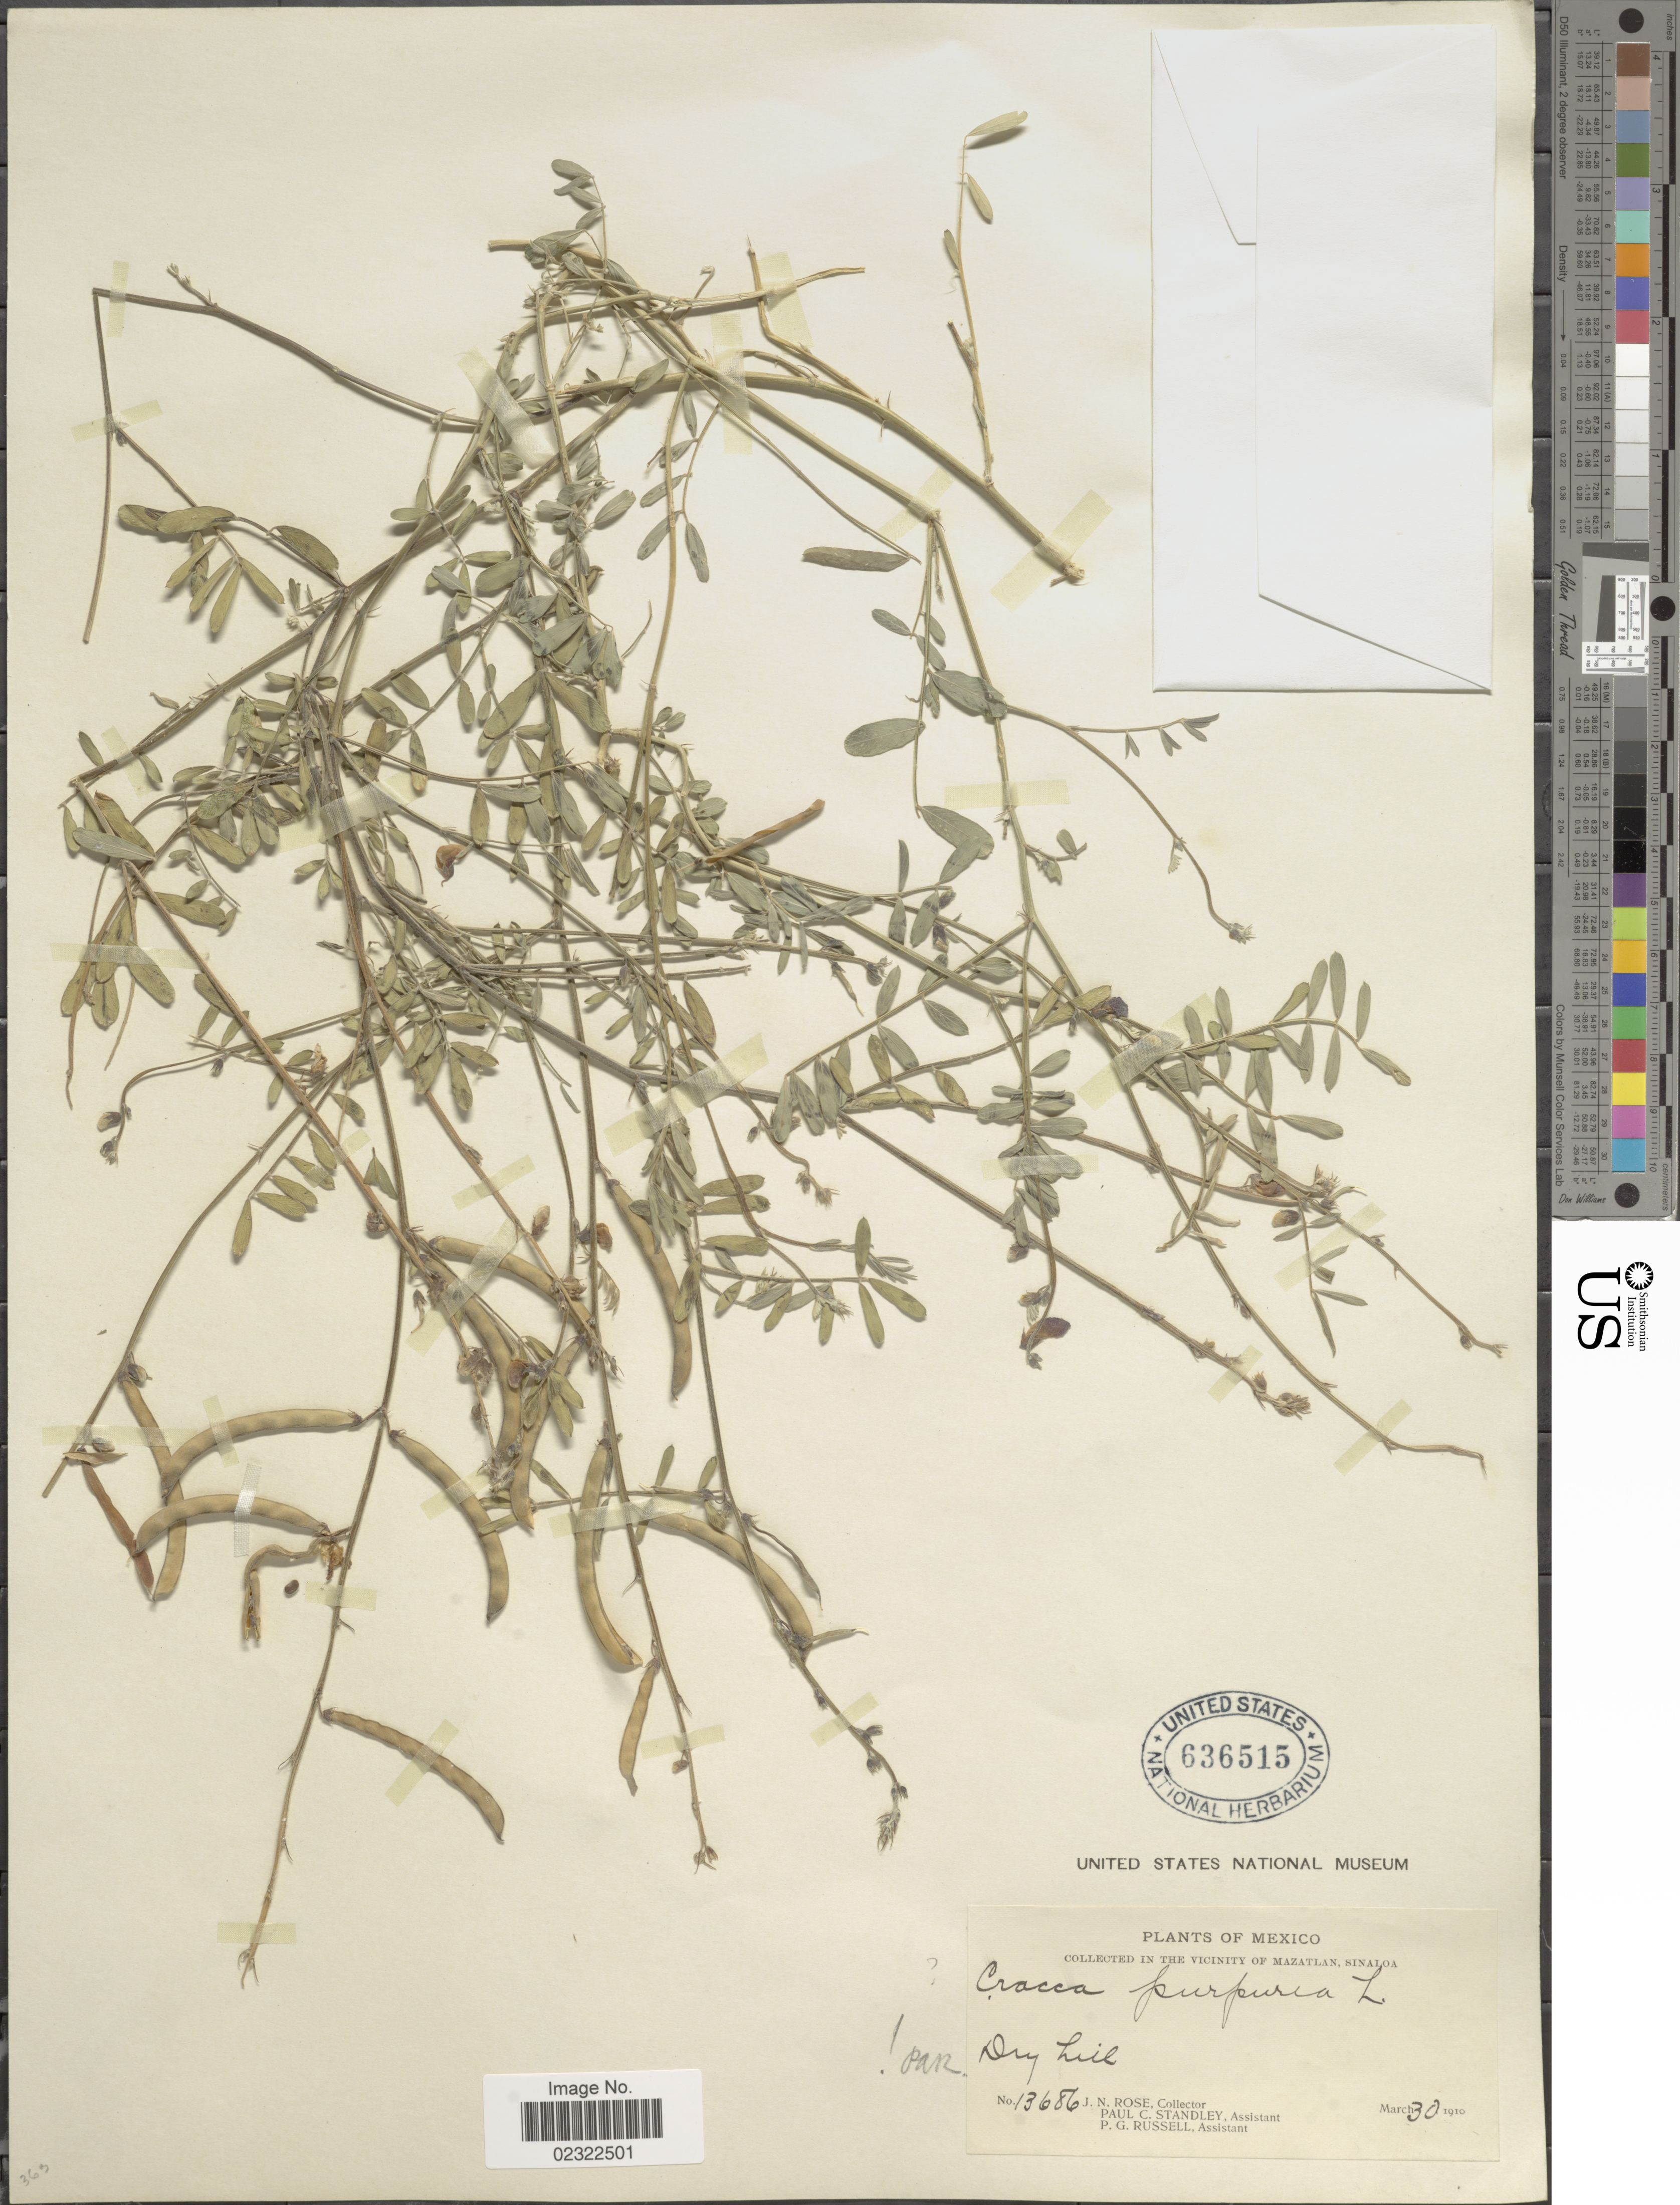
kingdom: Plantae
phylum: Tracheophyta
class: Magnoliopsida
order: Fabales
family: Fabaceae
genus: Tephrosia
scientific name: Tephrosia purpurea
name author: (L.) Pers.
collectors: J. N. Rose, P. C. Standley & P. G. Russell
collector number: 13686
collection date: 1910-03-30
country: Mexico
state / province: Sinaloa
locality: Mexico, Vicinity of Mazatlan, Sinaloa.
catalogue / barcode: US 636515